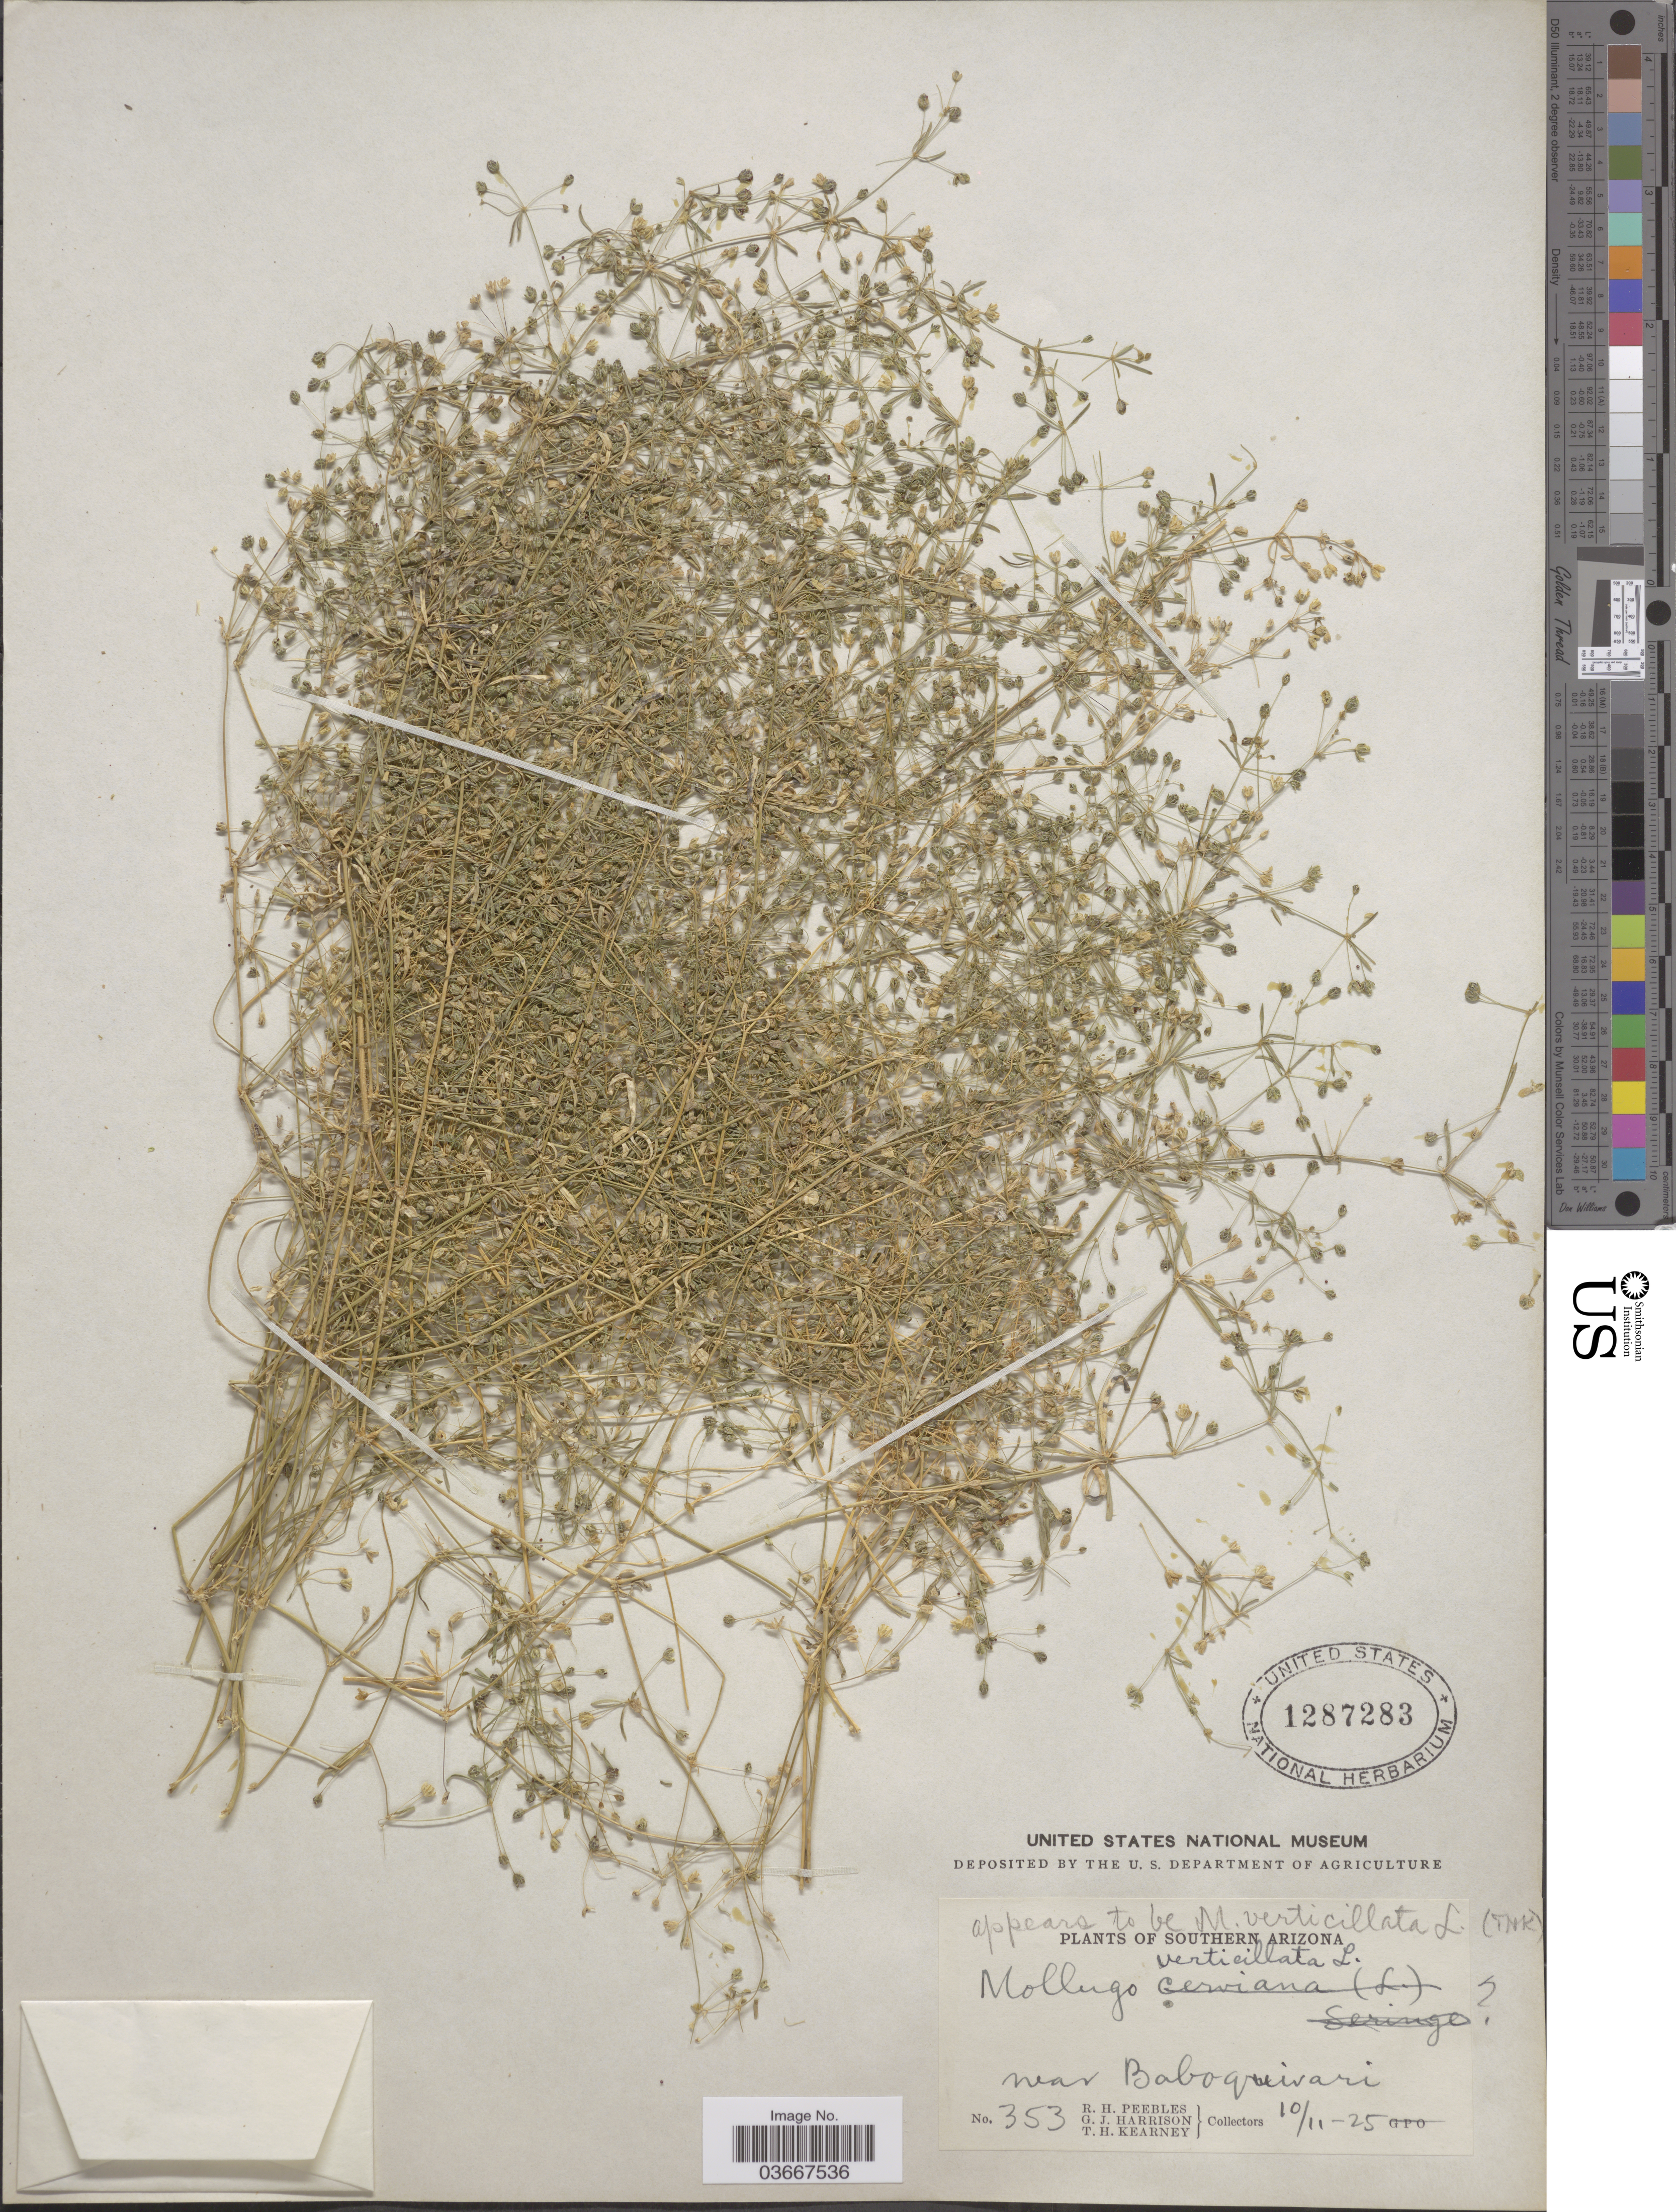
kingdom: Plantae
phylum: Tracheophyta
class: Magnoliopsida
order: Caryophyllales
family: Molluginaceae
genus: Mollugo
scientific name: Mollugo verticillata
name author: L.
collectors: R. H. Peebles, G. J. Harrison & T. H. Kearney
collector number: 353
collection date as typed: Transcribed d/m/y: /10/25 to /11/25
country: United States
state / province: Arizona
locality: Southern Arizona. Near Baboquivari.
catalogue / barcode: US 1287283